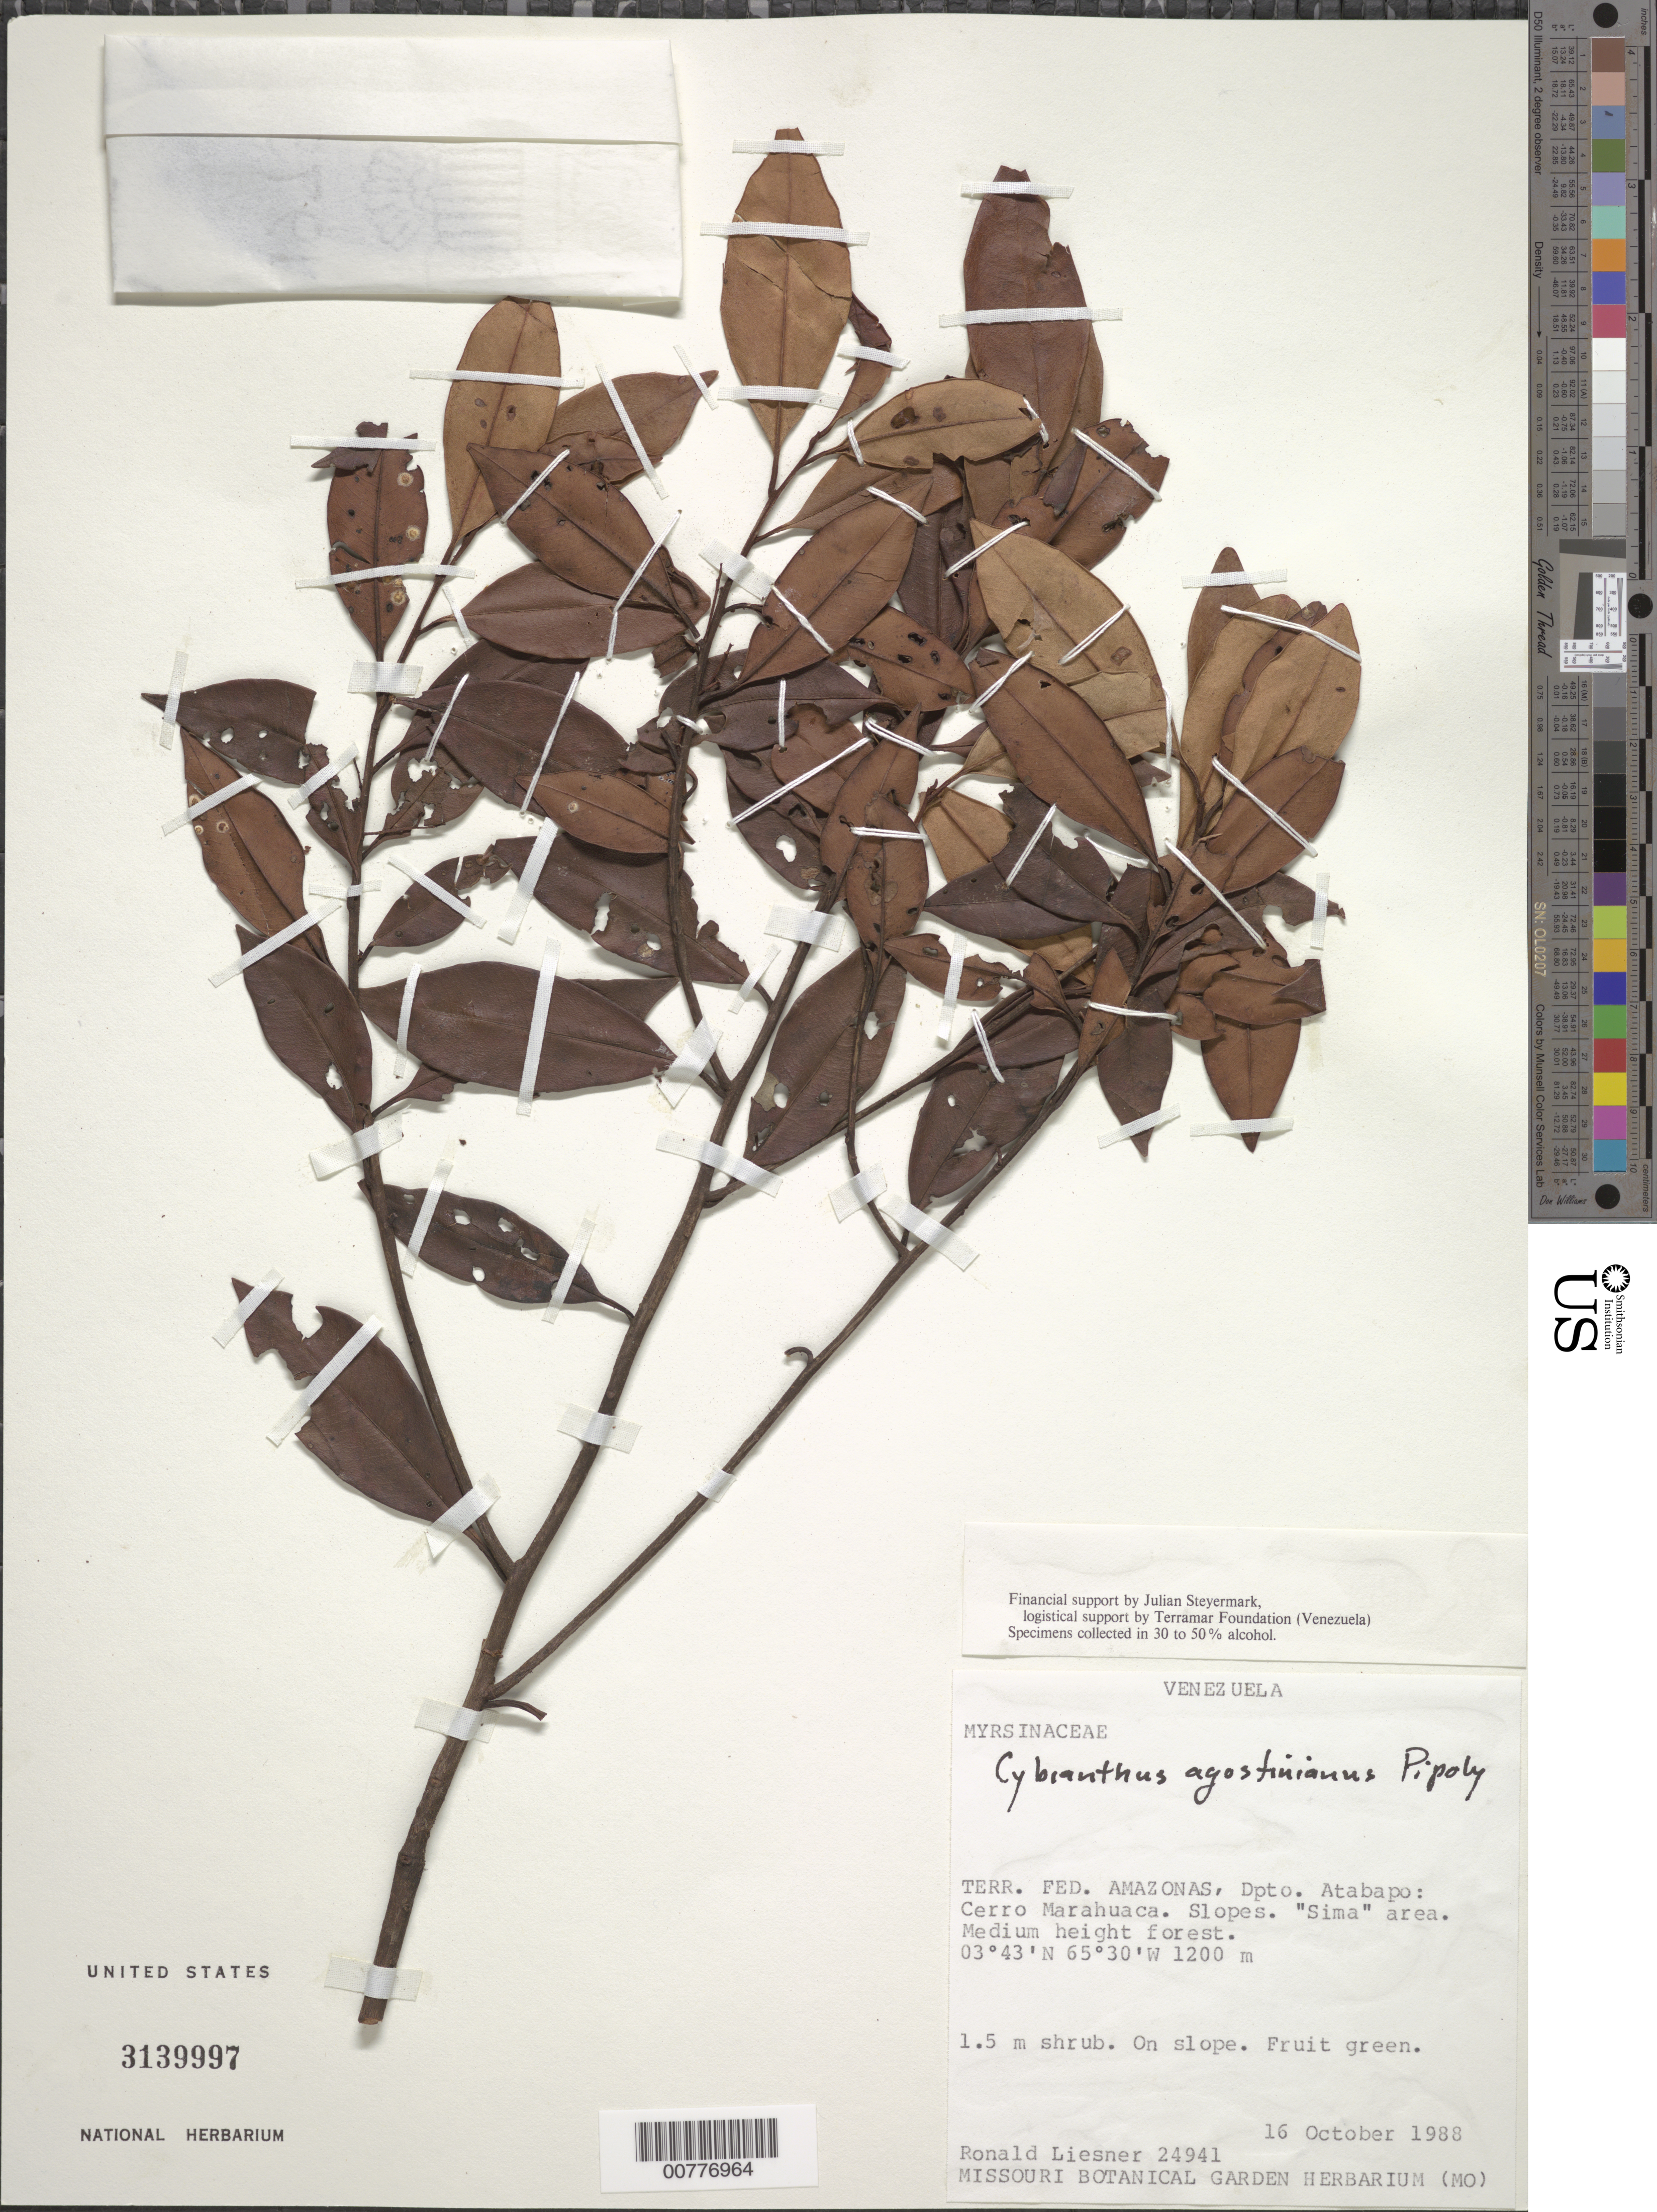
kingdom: Plantae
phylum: Tracheophyta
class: Magnoliopsida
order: Ericales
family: Primulaceae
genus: Cybianthus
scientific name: Cybianthus agostinianus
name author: Pipoly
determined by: Pipoly, J. J., III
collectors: R. L. Liesner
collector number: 24941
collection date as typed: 16-Oct-88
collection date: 1988-10-16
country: Venezuela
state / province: Amazonas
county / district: Atabapo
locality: Cerro Marahuaca, "Sima" area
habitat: Medium height forest; on slope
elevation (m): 1200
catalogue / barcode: US 3139997